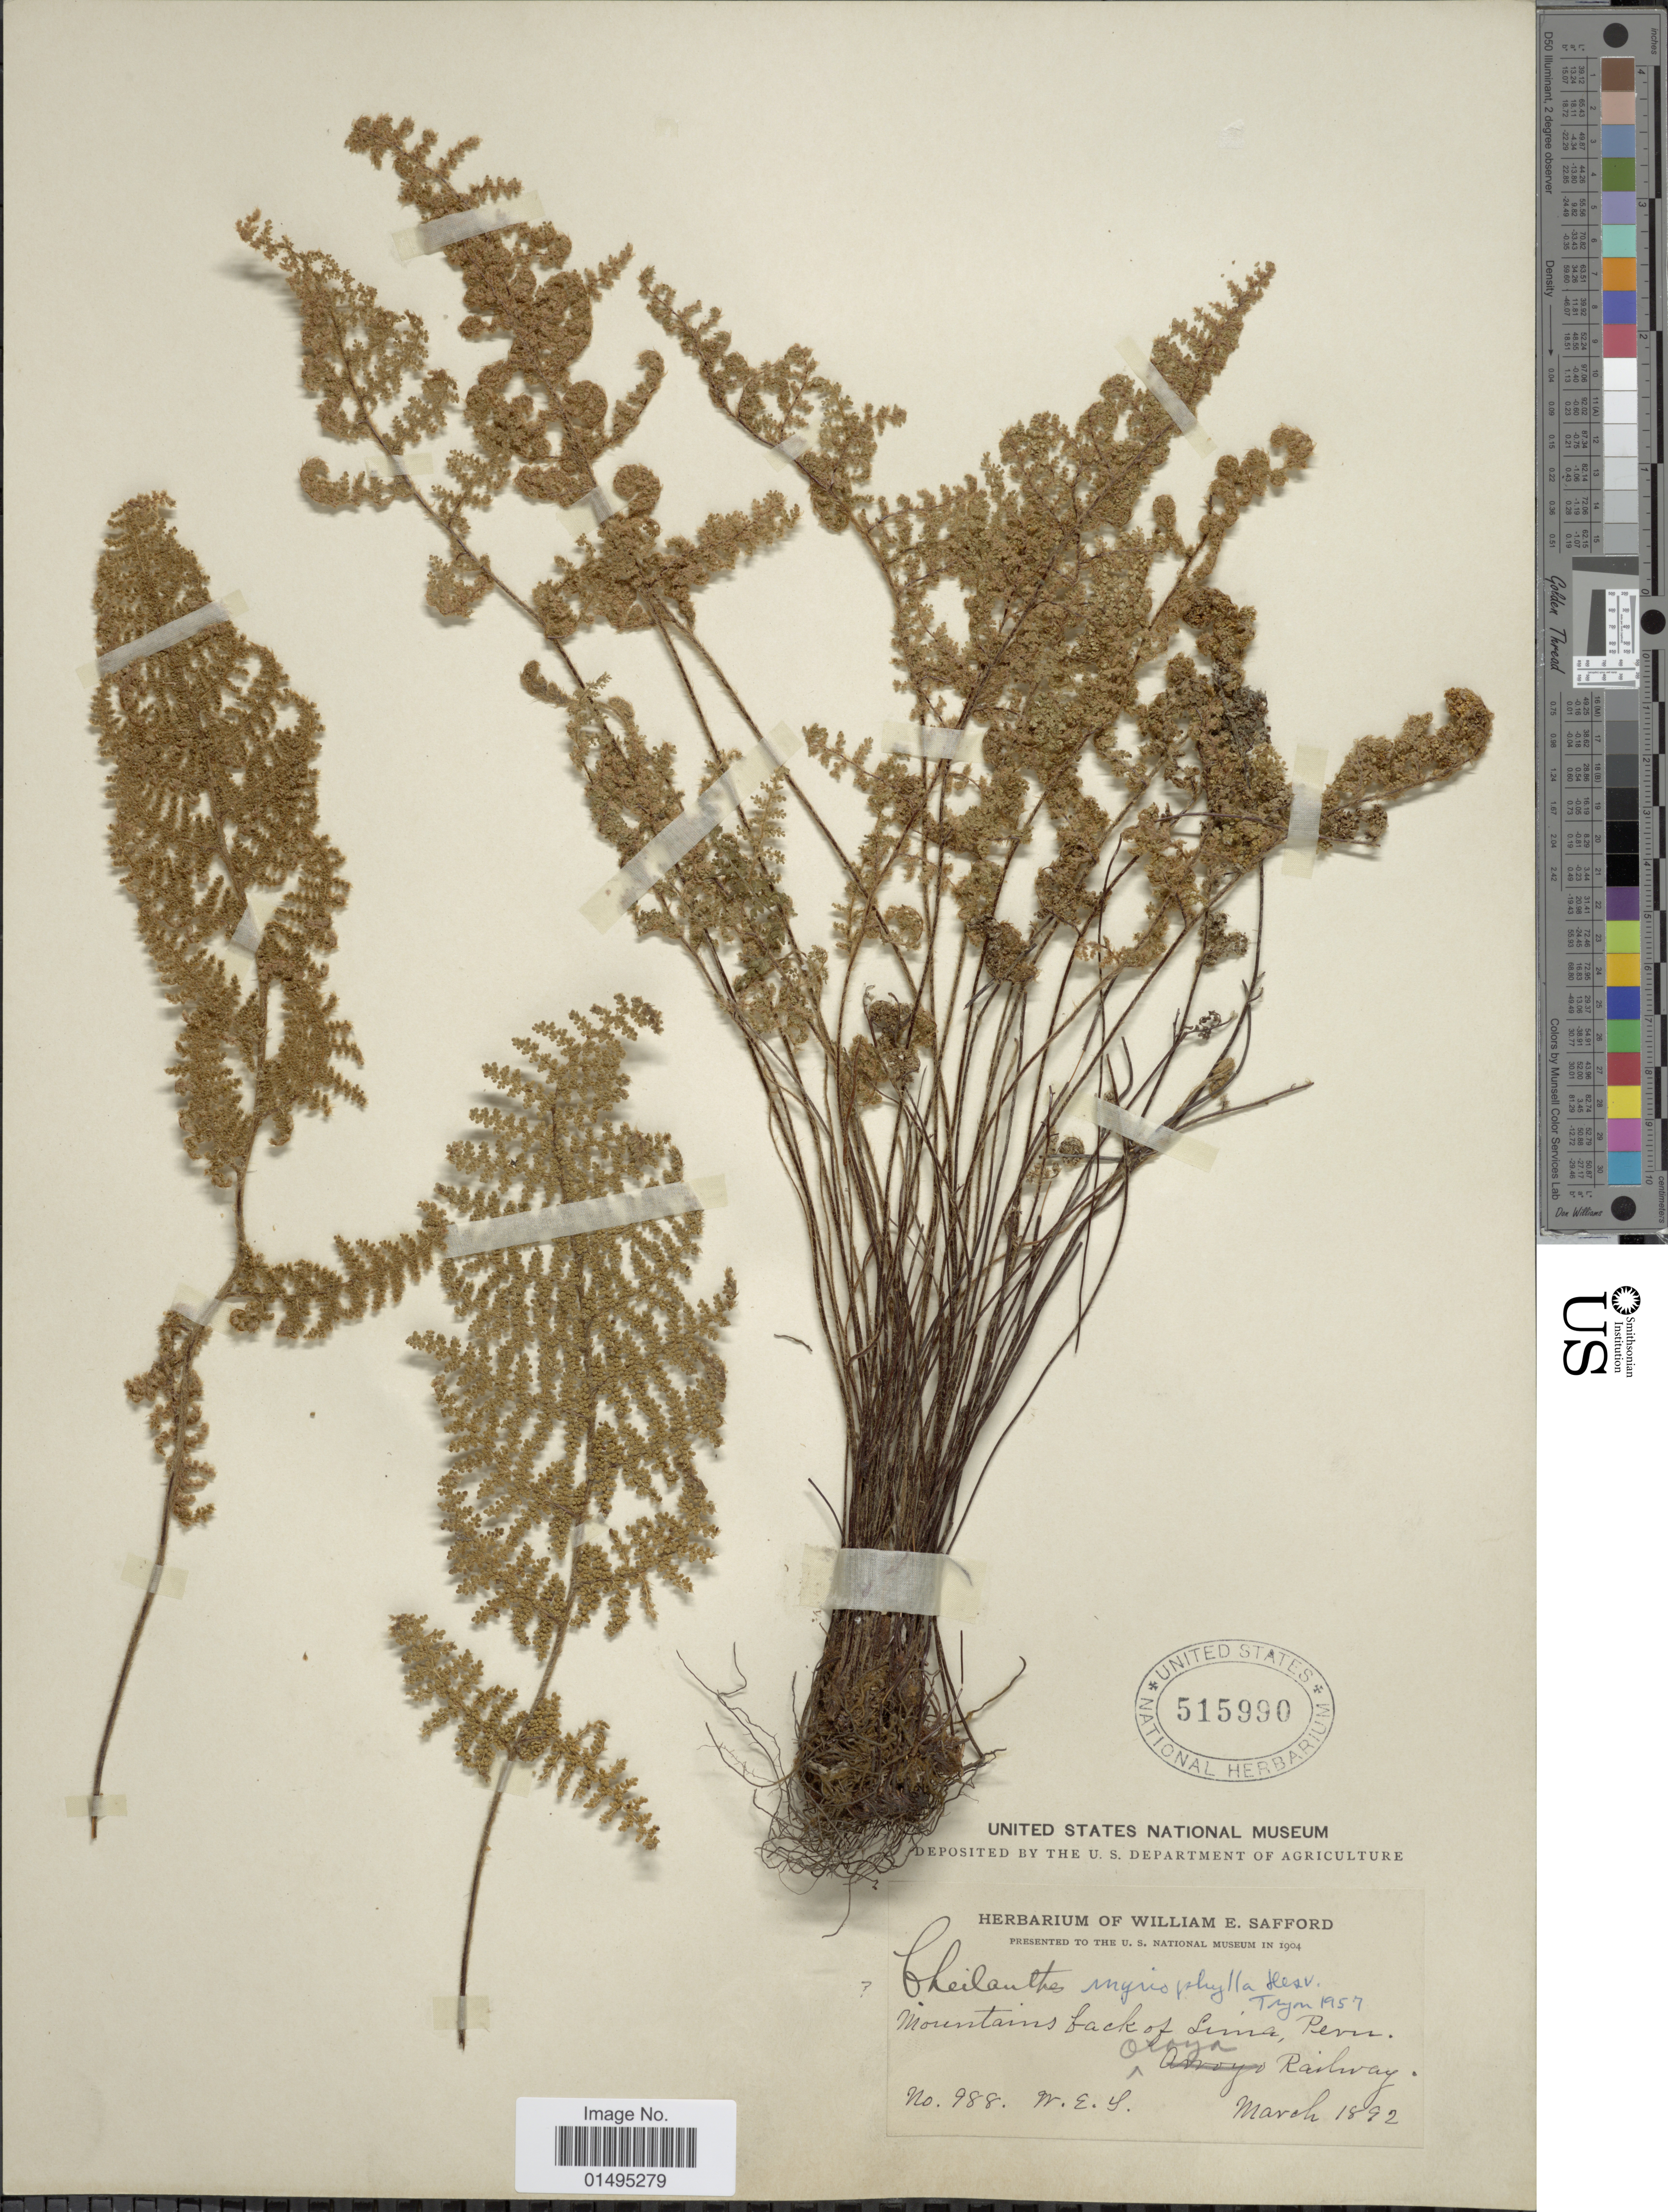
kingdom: Plantae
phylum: Tracheophyta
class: Polypodiopsida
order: Polypodiales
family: Pteridaceae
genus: Myriopteris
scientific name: Myriopteris myriophylla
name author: (Desv.) J. Sm.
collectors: W. E. Safford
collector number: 988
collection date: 1892-03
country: Peru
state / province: Lima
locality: Mountains back of Lima, Peru. Oroya Railway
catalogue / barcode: US 515990